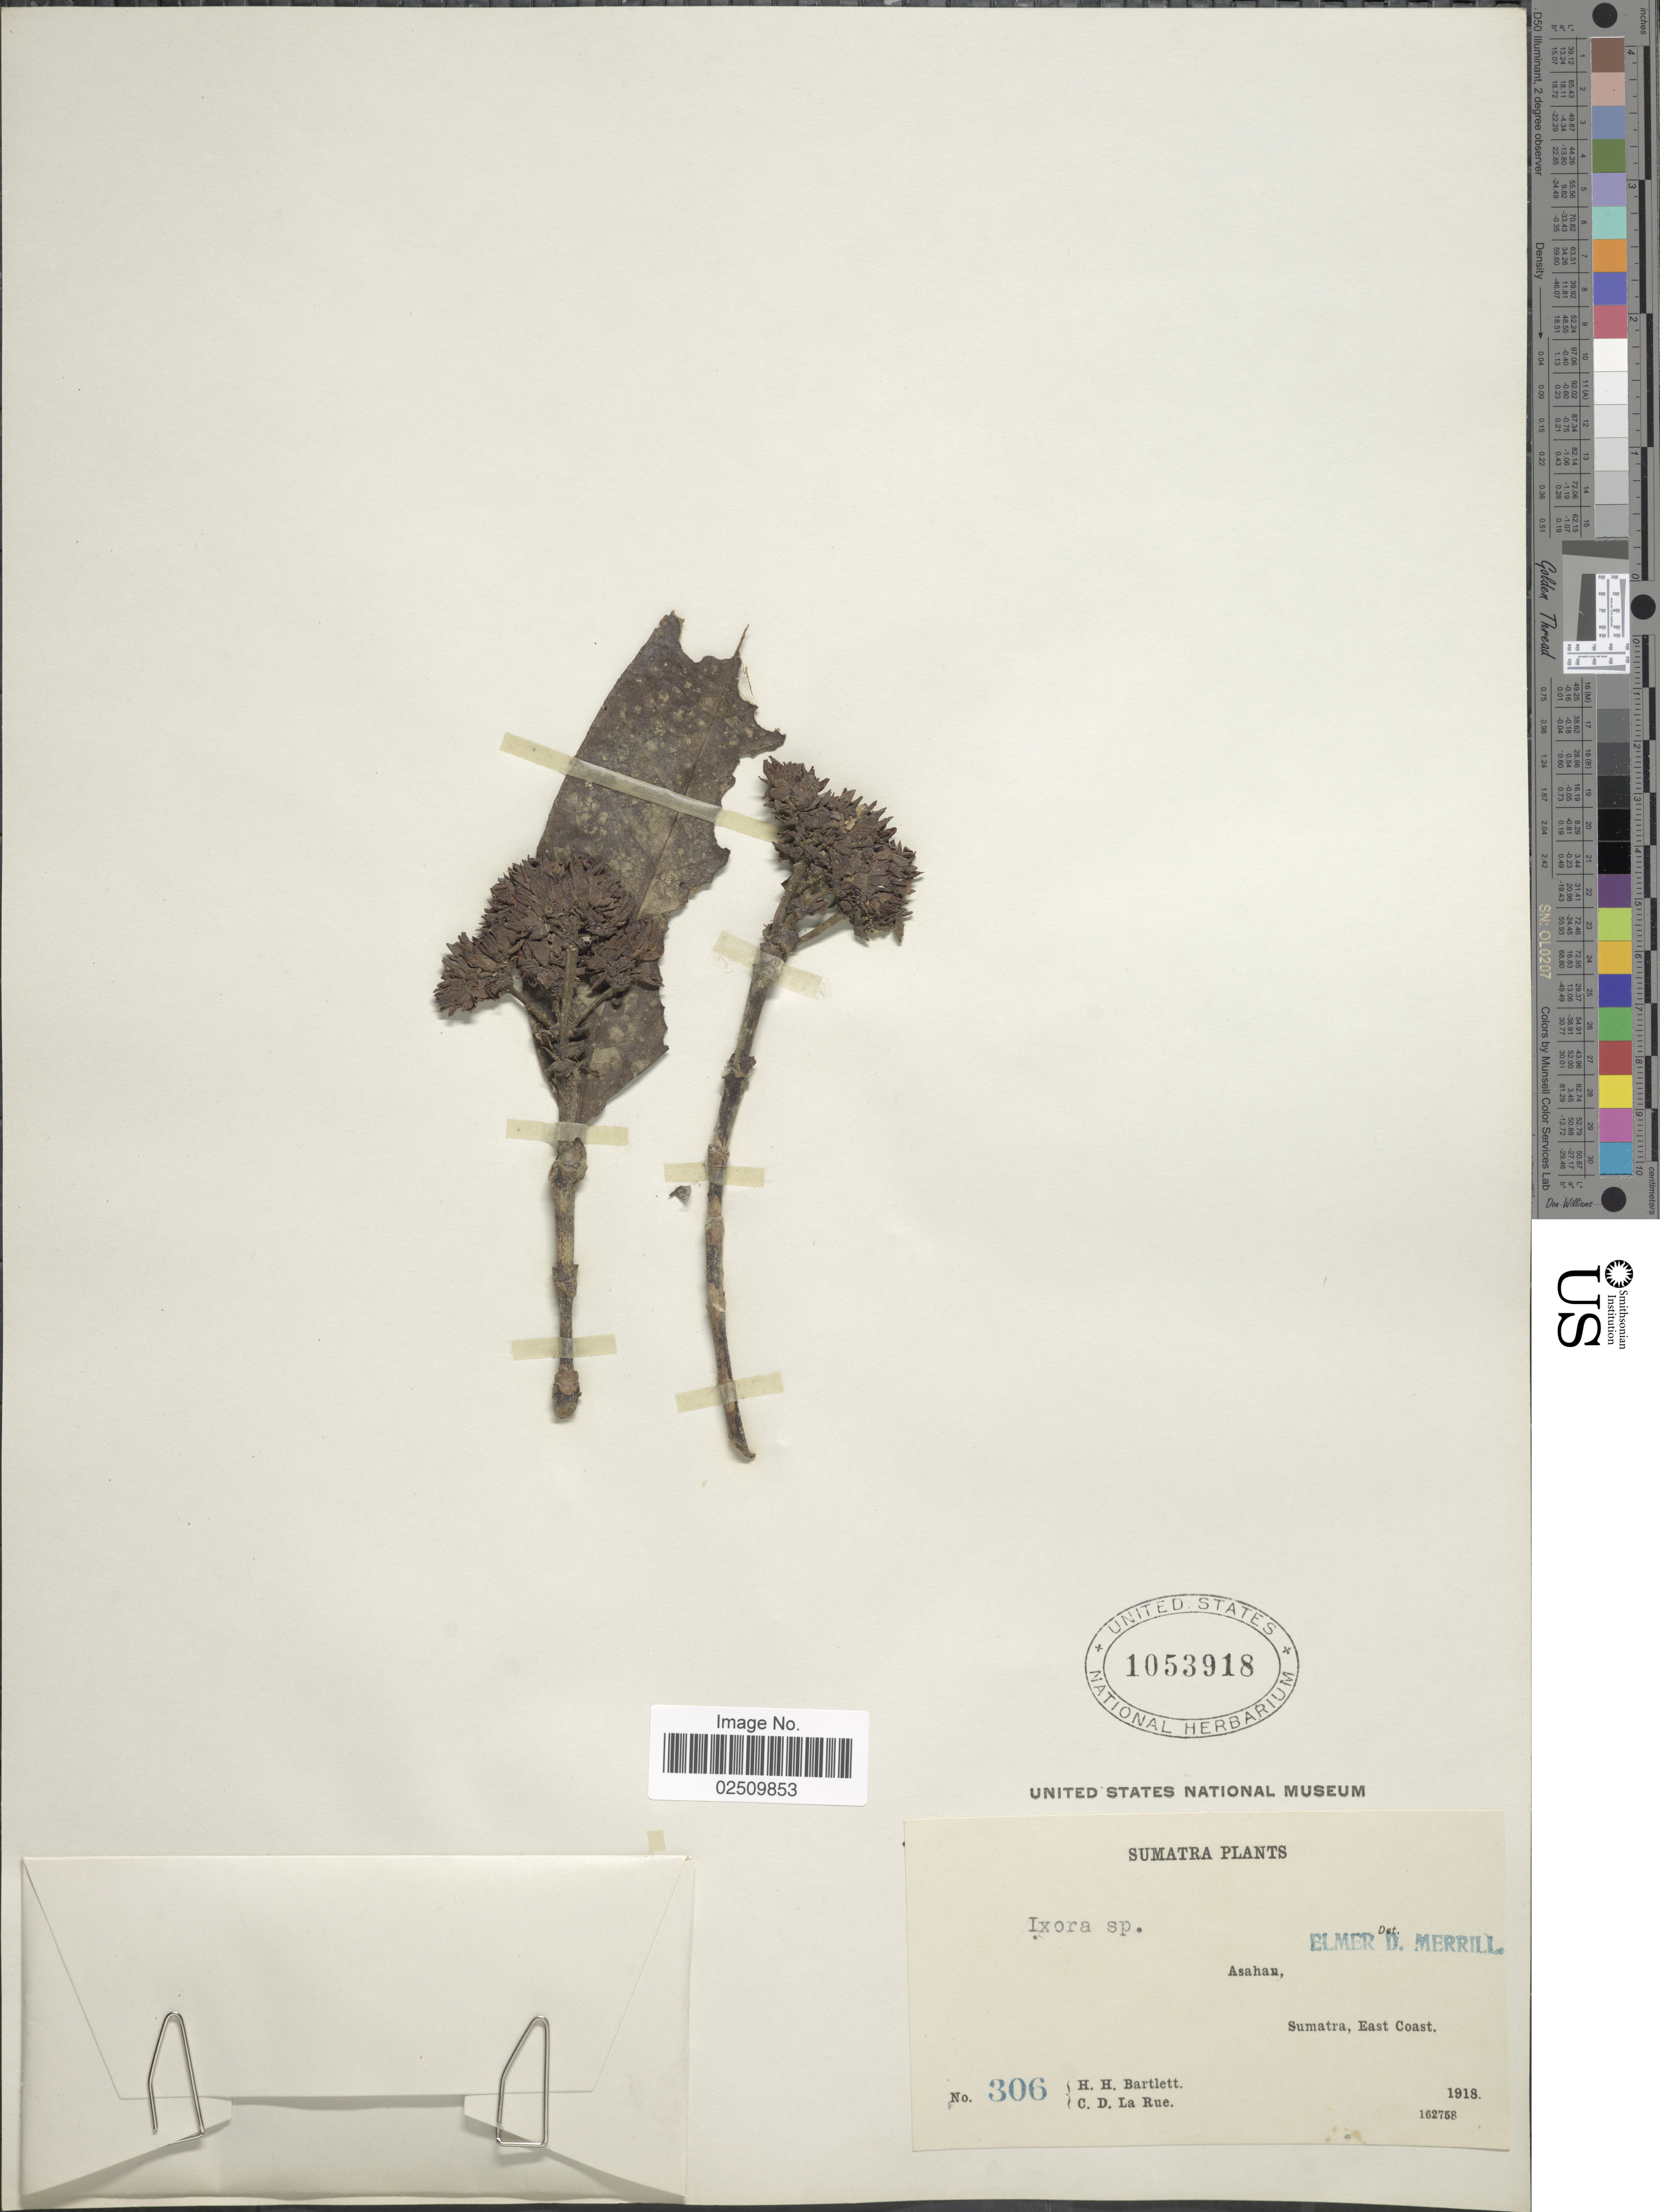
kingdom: Plantae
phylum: Tracheophyta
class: Magnoliopsida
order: Gentianales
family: Rubiaceae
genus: Ixora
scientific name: Ixora sp.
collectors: H. H. Bartlett & C. La Rue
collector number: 306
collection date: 1918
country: Indonesia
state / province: Sumatra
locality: Asahau, Sumatra, East Coast.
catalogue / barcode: US 1053918